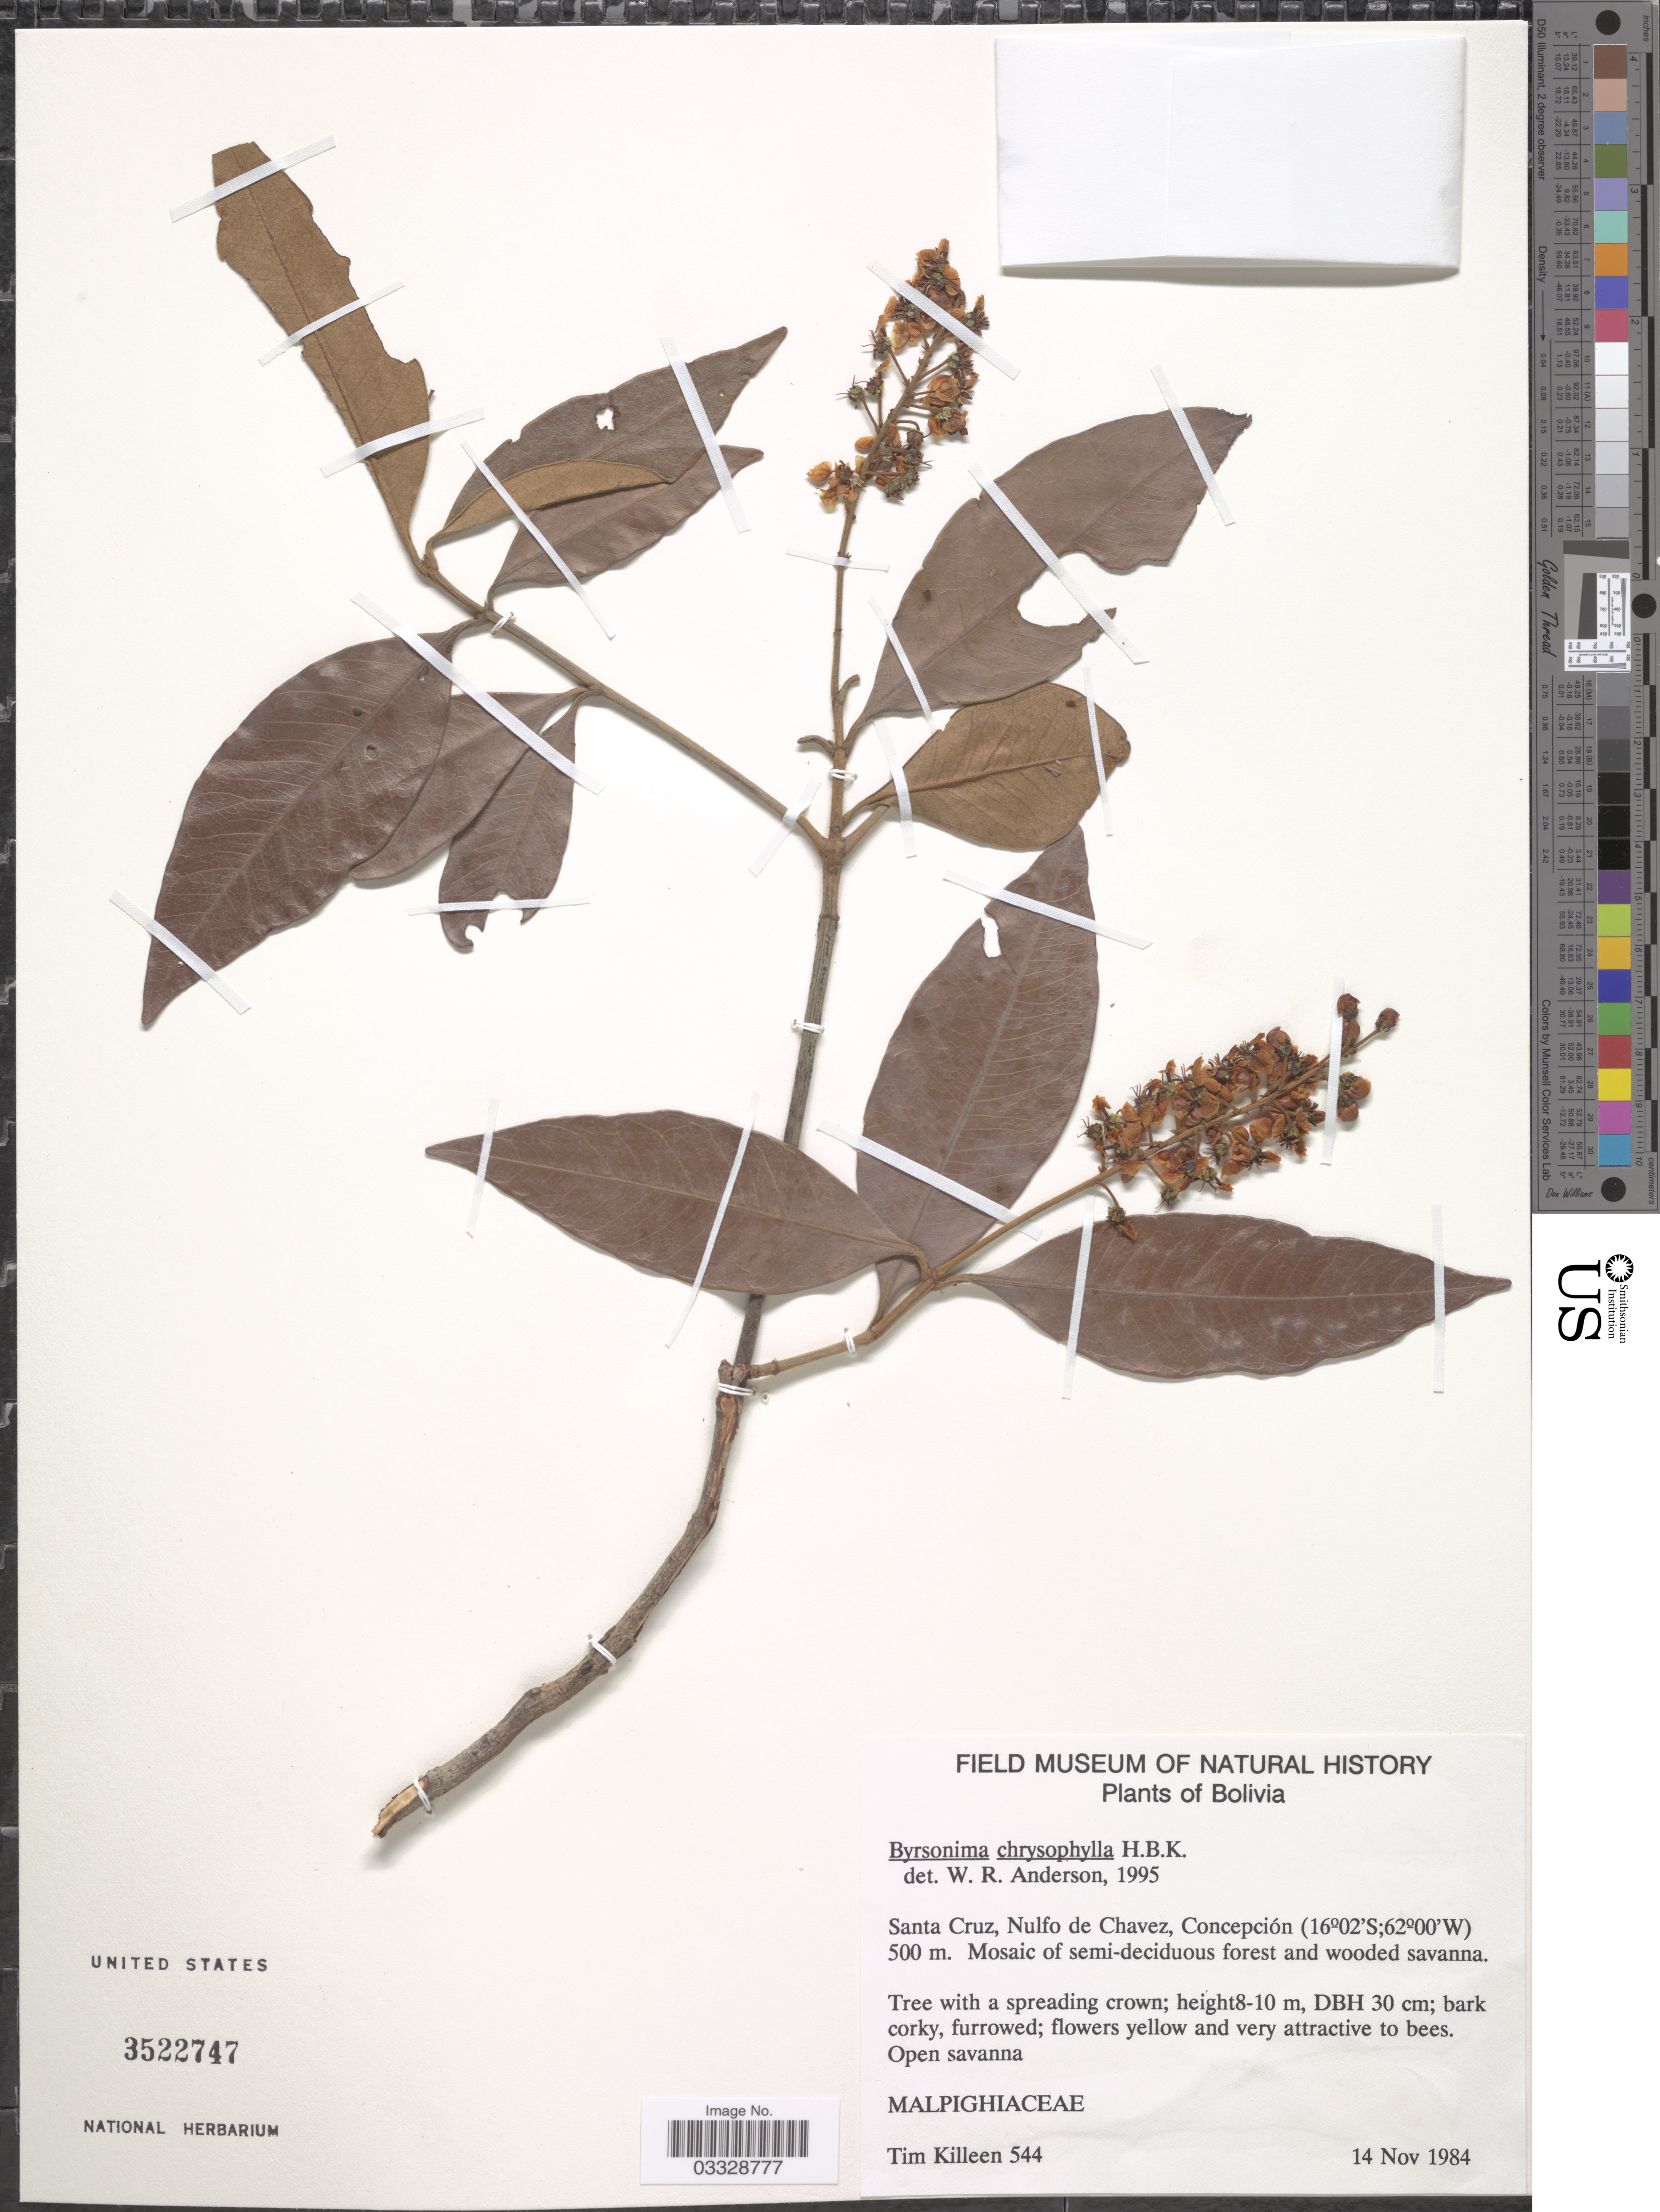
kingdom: Plantae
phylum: Tracheophyta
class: Magnoliopsida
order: Malpighiales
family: Malpighiaceae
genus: Byrsonima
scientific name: Byrsonima chrysophylla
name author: Kunth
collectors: T. J. Killeen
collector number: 544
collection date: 1984-11-14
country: Bolivia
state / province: Santa Cruz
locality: Nulfo de Chavez, Concepción.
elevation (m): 500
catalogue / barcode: US 3522747